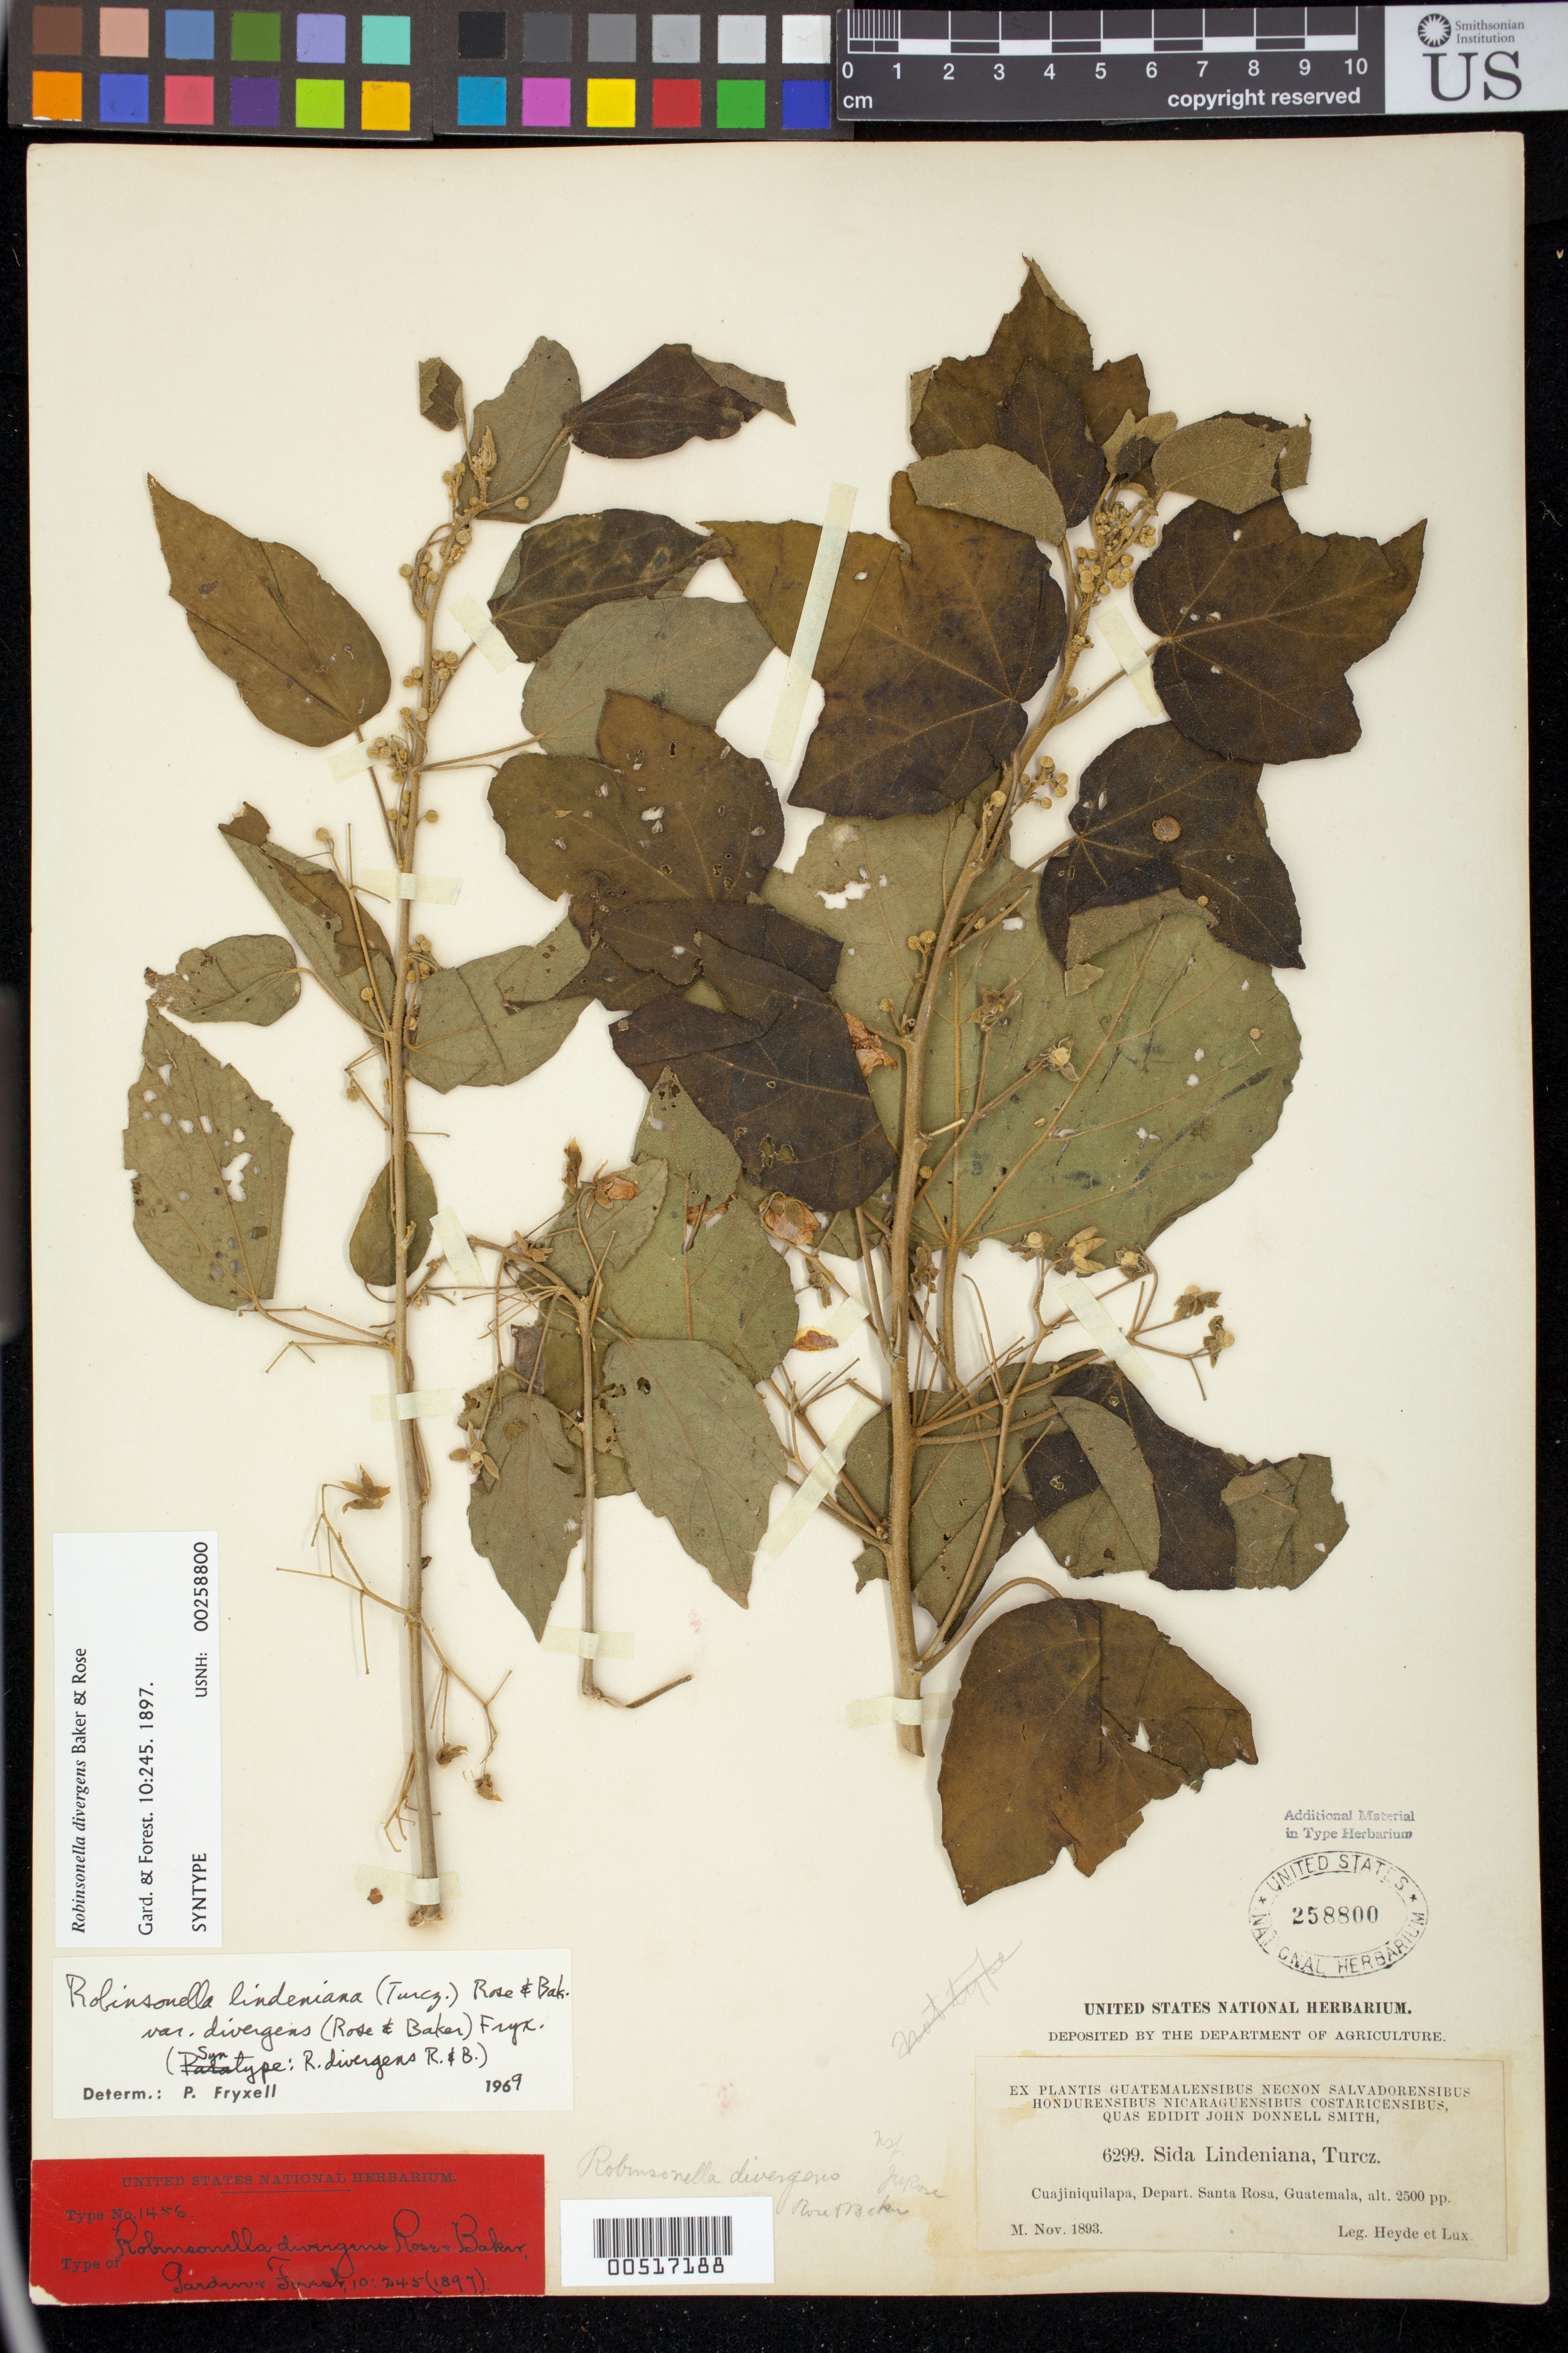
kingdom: Plantae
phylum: Tracheophyta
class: Magnoliopsida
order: Malvales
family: Malvaceae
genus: Robinsonella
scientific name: Robinsonella divergens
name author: Baker f. & Rose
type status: Syntype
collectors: E. T. Heyde & E. Lux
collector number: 6299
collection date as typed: Nov 1893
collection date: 1893-11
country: Guatemala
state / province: Santa Rosa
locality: Cuajiniquilapa, Depart. Santa Rosa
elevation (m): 762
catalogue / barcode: US 258800